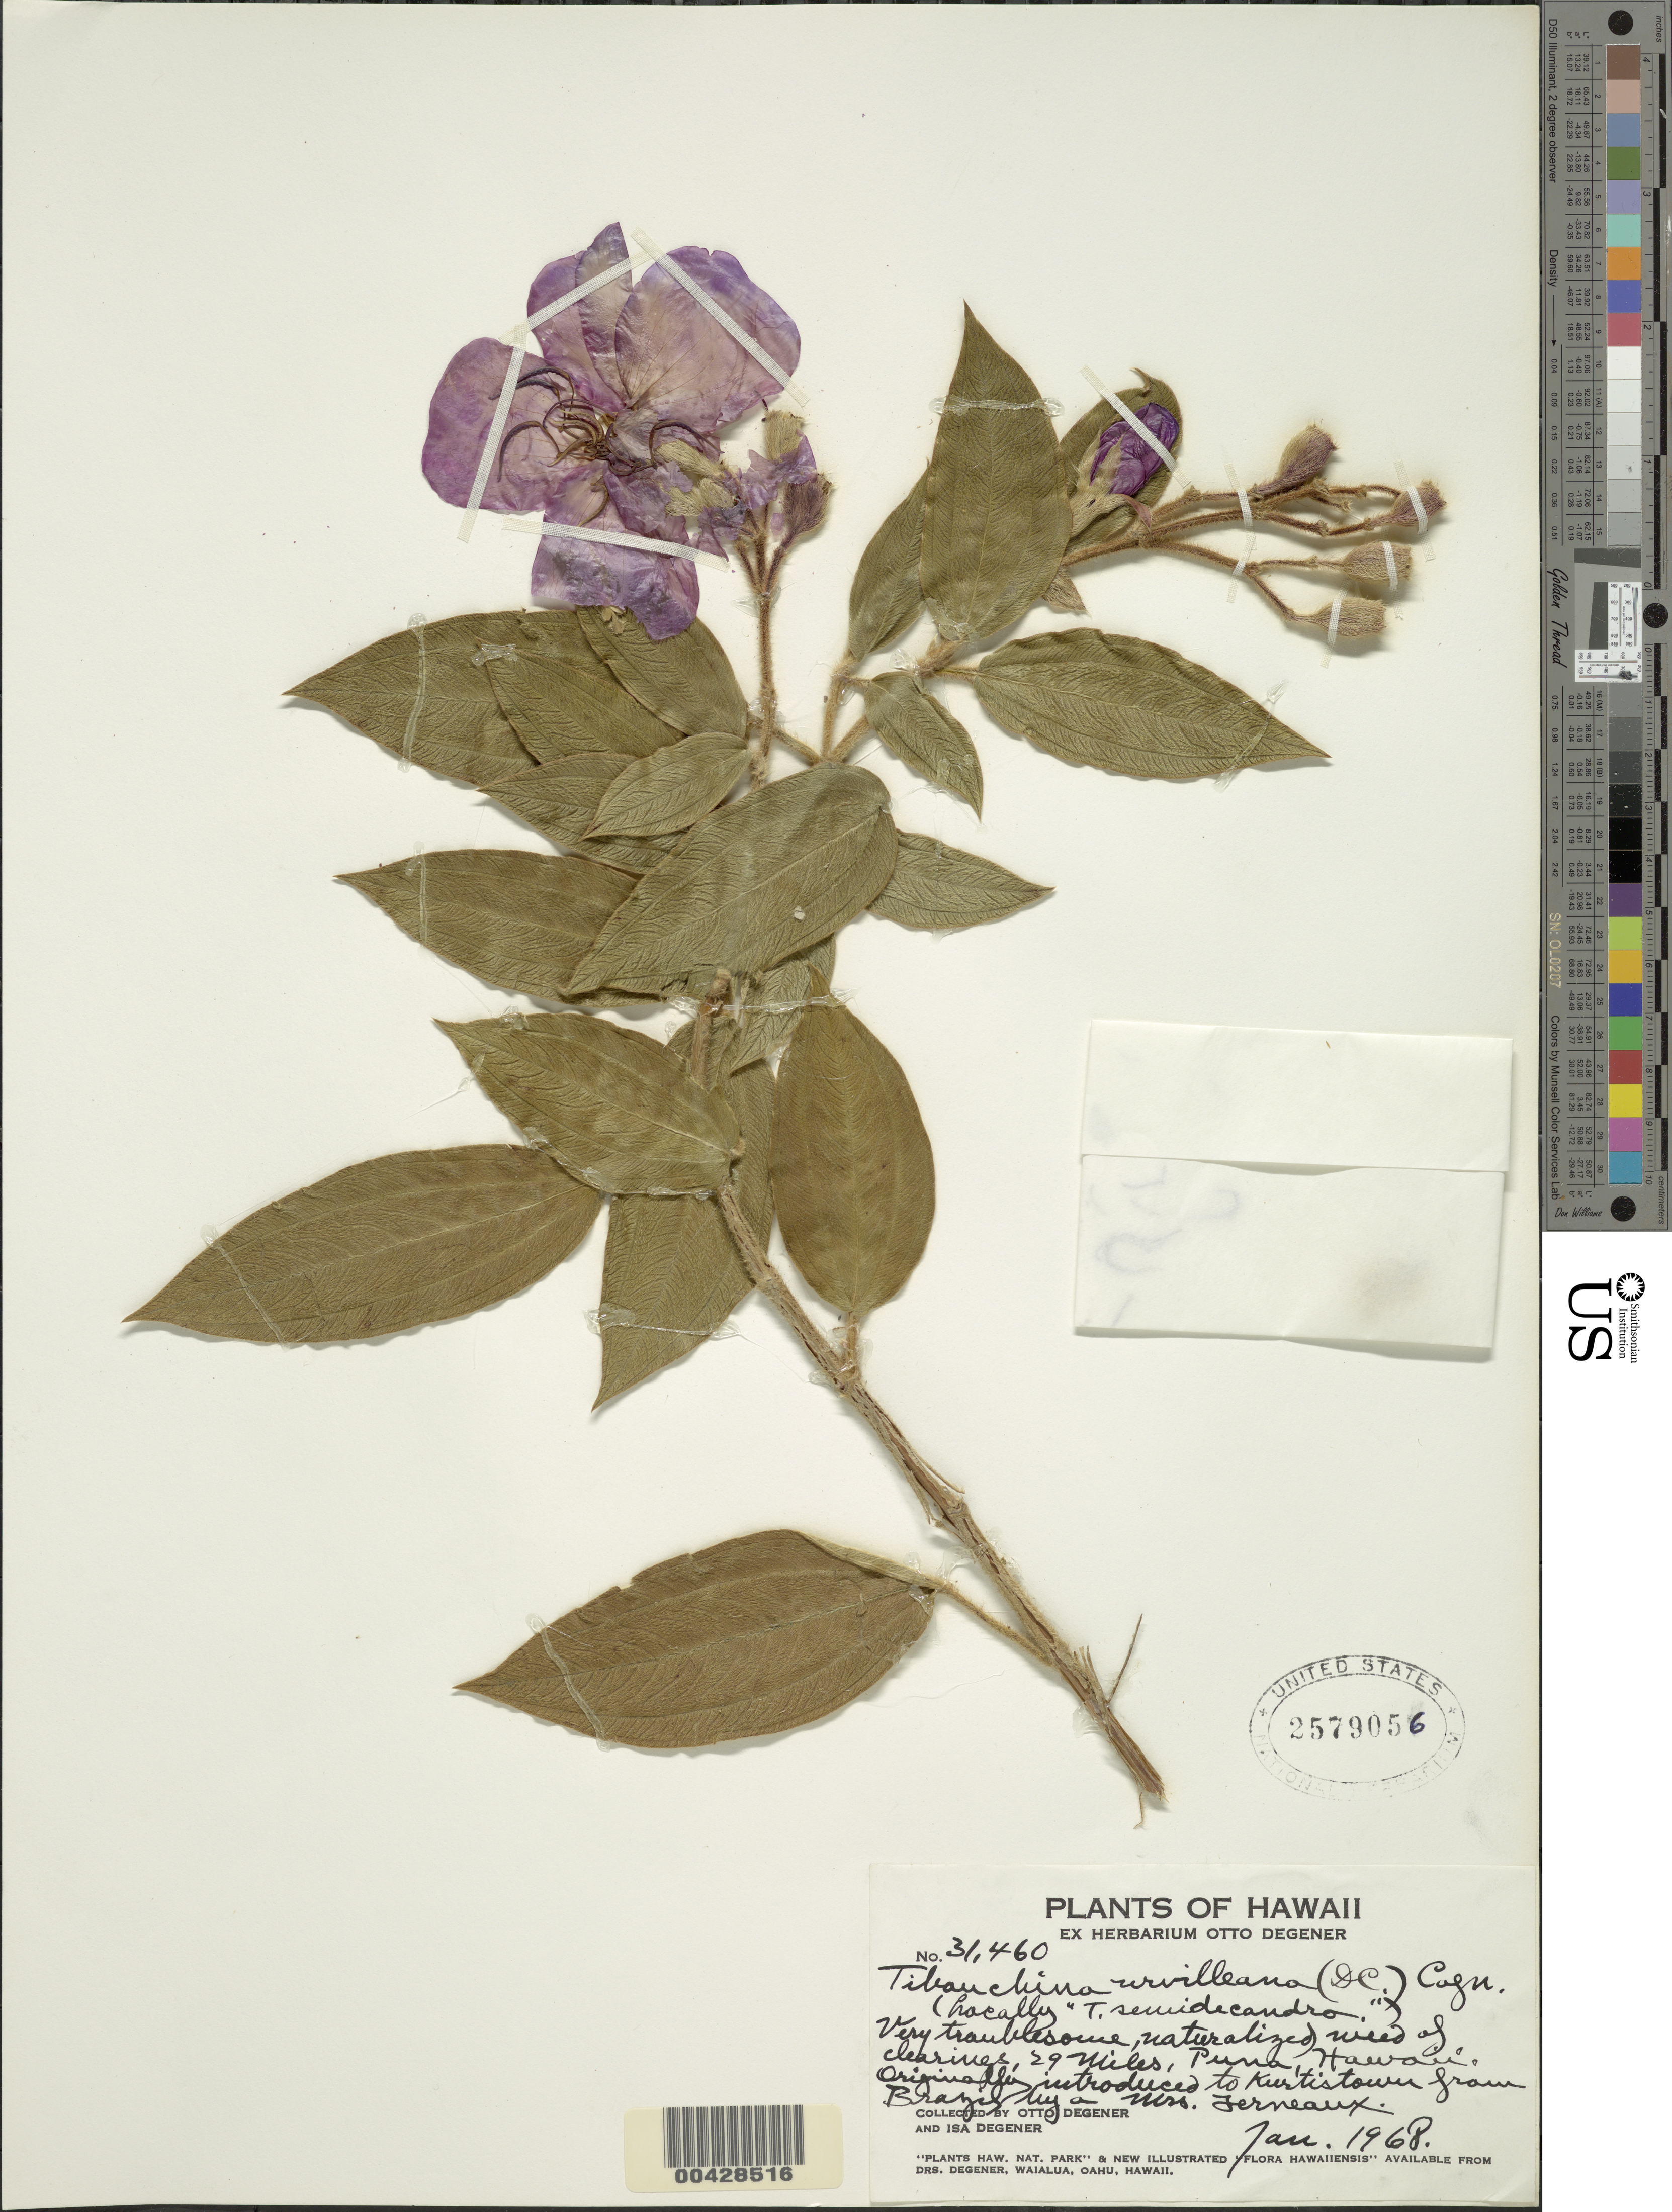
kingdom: Plantae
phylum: Tracheophyta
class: Magnoliopsida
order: Myrtales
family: Melastomataceae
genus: Pleroma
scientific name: Pleroma urvilleanum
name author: (DC.) P.J.F. Guim. & Michelang.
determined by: Wagner, W. L., (BOT), Smithsonian Institution - National Museum of Natural History (UNITED STATES)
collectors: O. Degener & I. Degener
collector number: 31460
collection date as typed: Jan 1968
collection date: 1968-01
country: United States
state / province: Hawaii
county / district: Hawaii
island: Hawaii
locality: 29 miles, Puna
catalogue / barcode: US 2579056